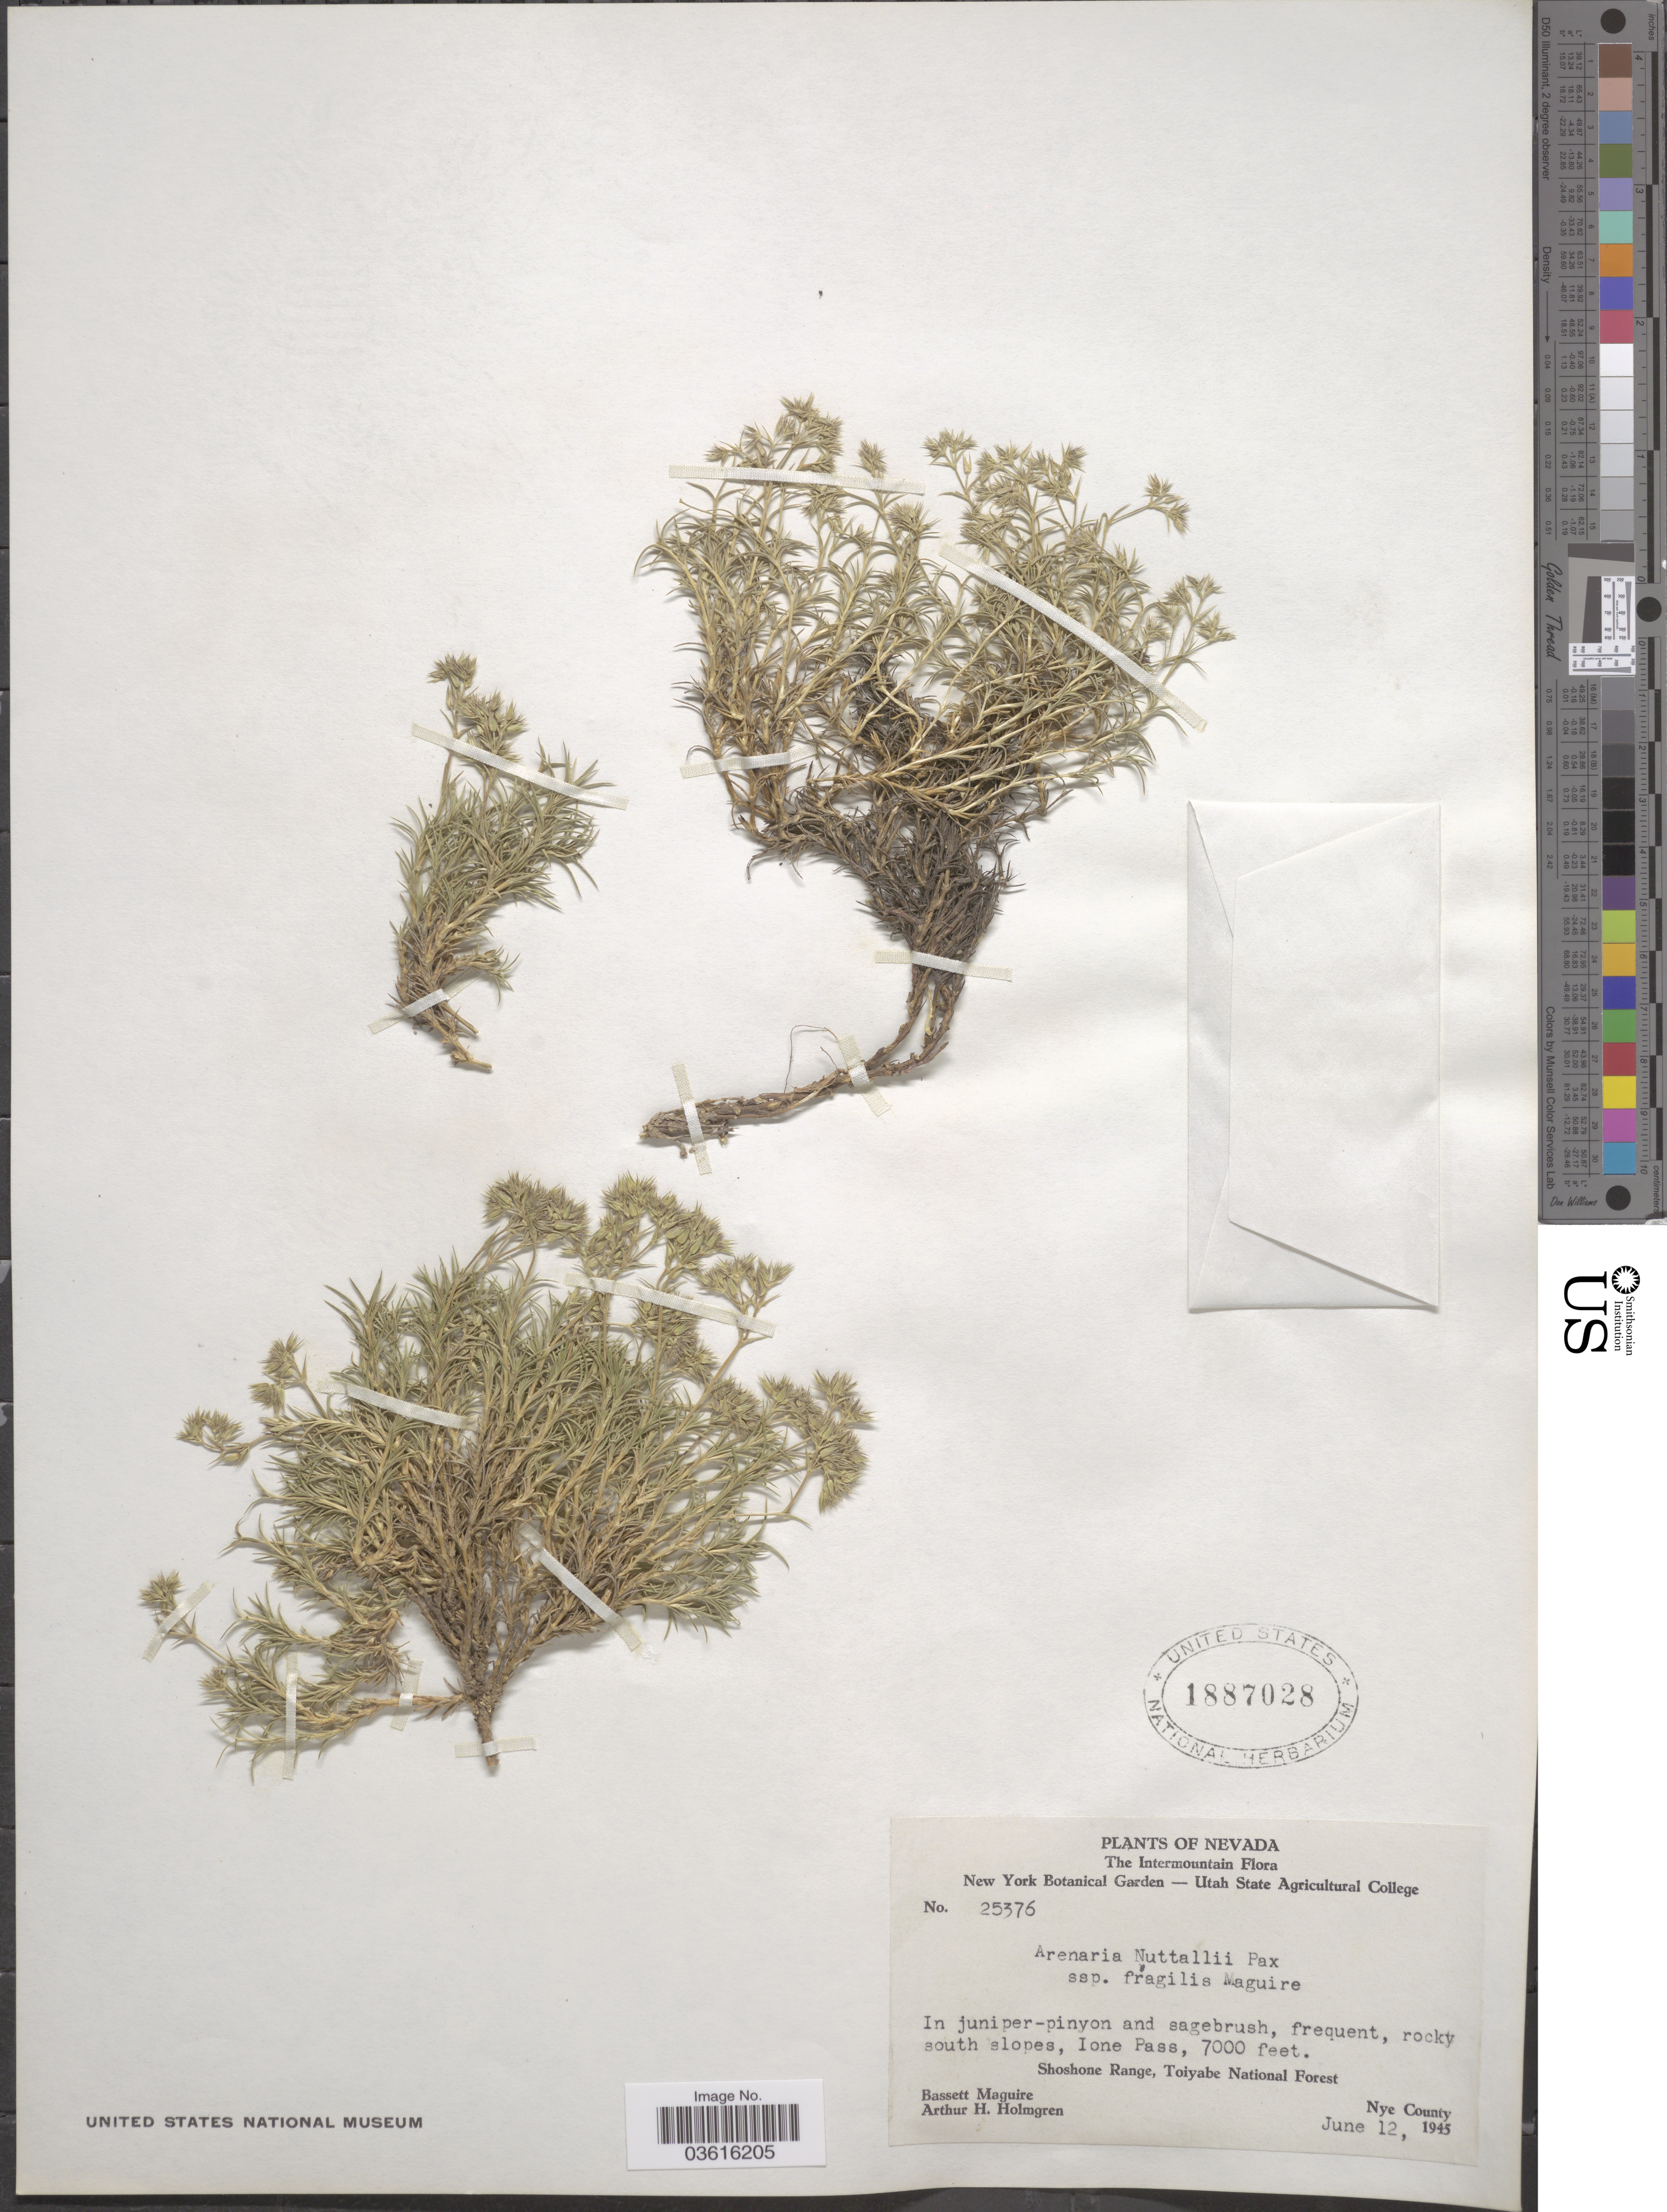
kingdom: Plantae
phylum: Tracheophyta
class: Magnoliopsida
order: Caryophyllales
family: Caryophyllaceae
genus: Minuartia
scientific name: Minuartia nuttallii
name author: (Pax) Briq.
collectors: B. Maguire & A. H. Holmgren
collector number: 25376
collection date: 1945-06-12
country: United States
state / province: Nevada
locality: The Intermountain. Rocky south slopes, Ione Pass. Shoshone Range, Toiyabe National Forest. Nye County.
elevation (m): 2134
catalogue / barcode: US 1887028